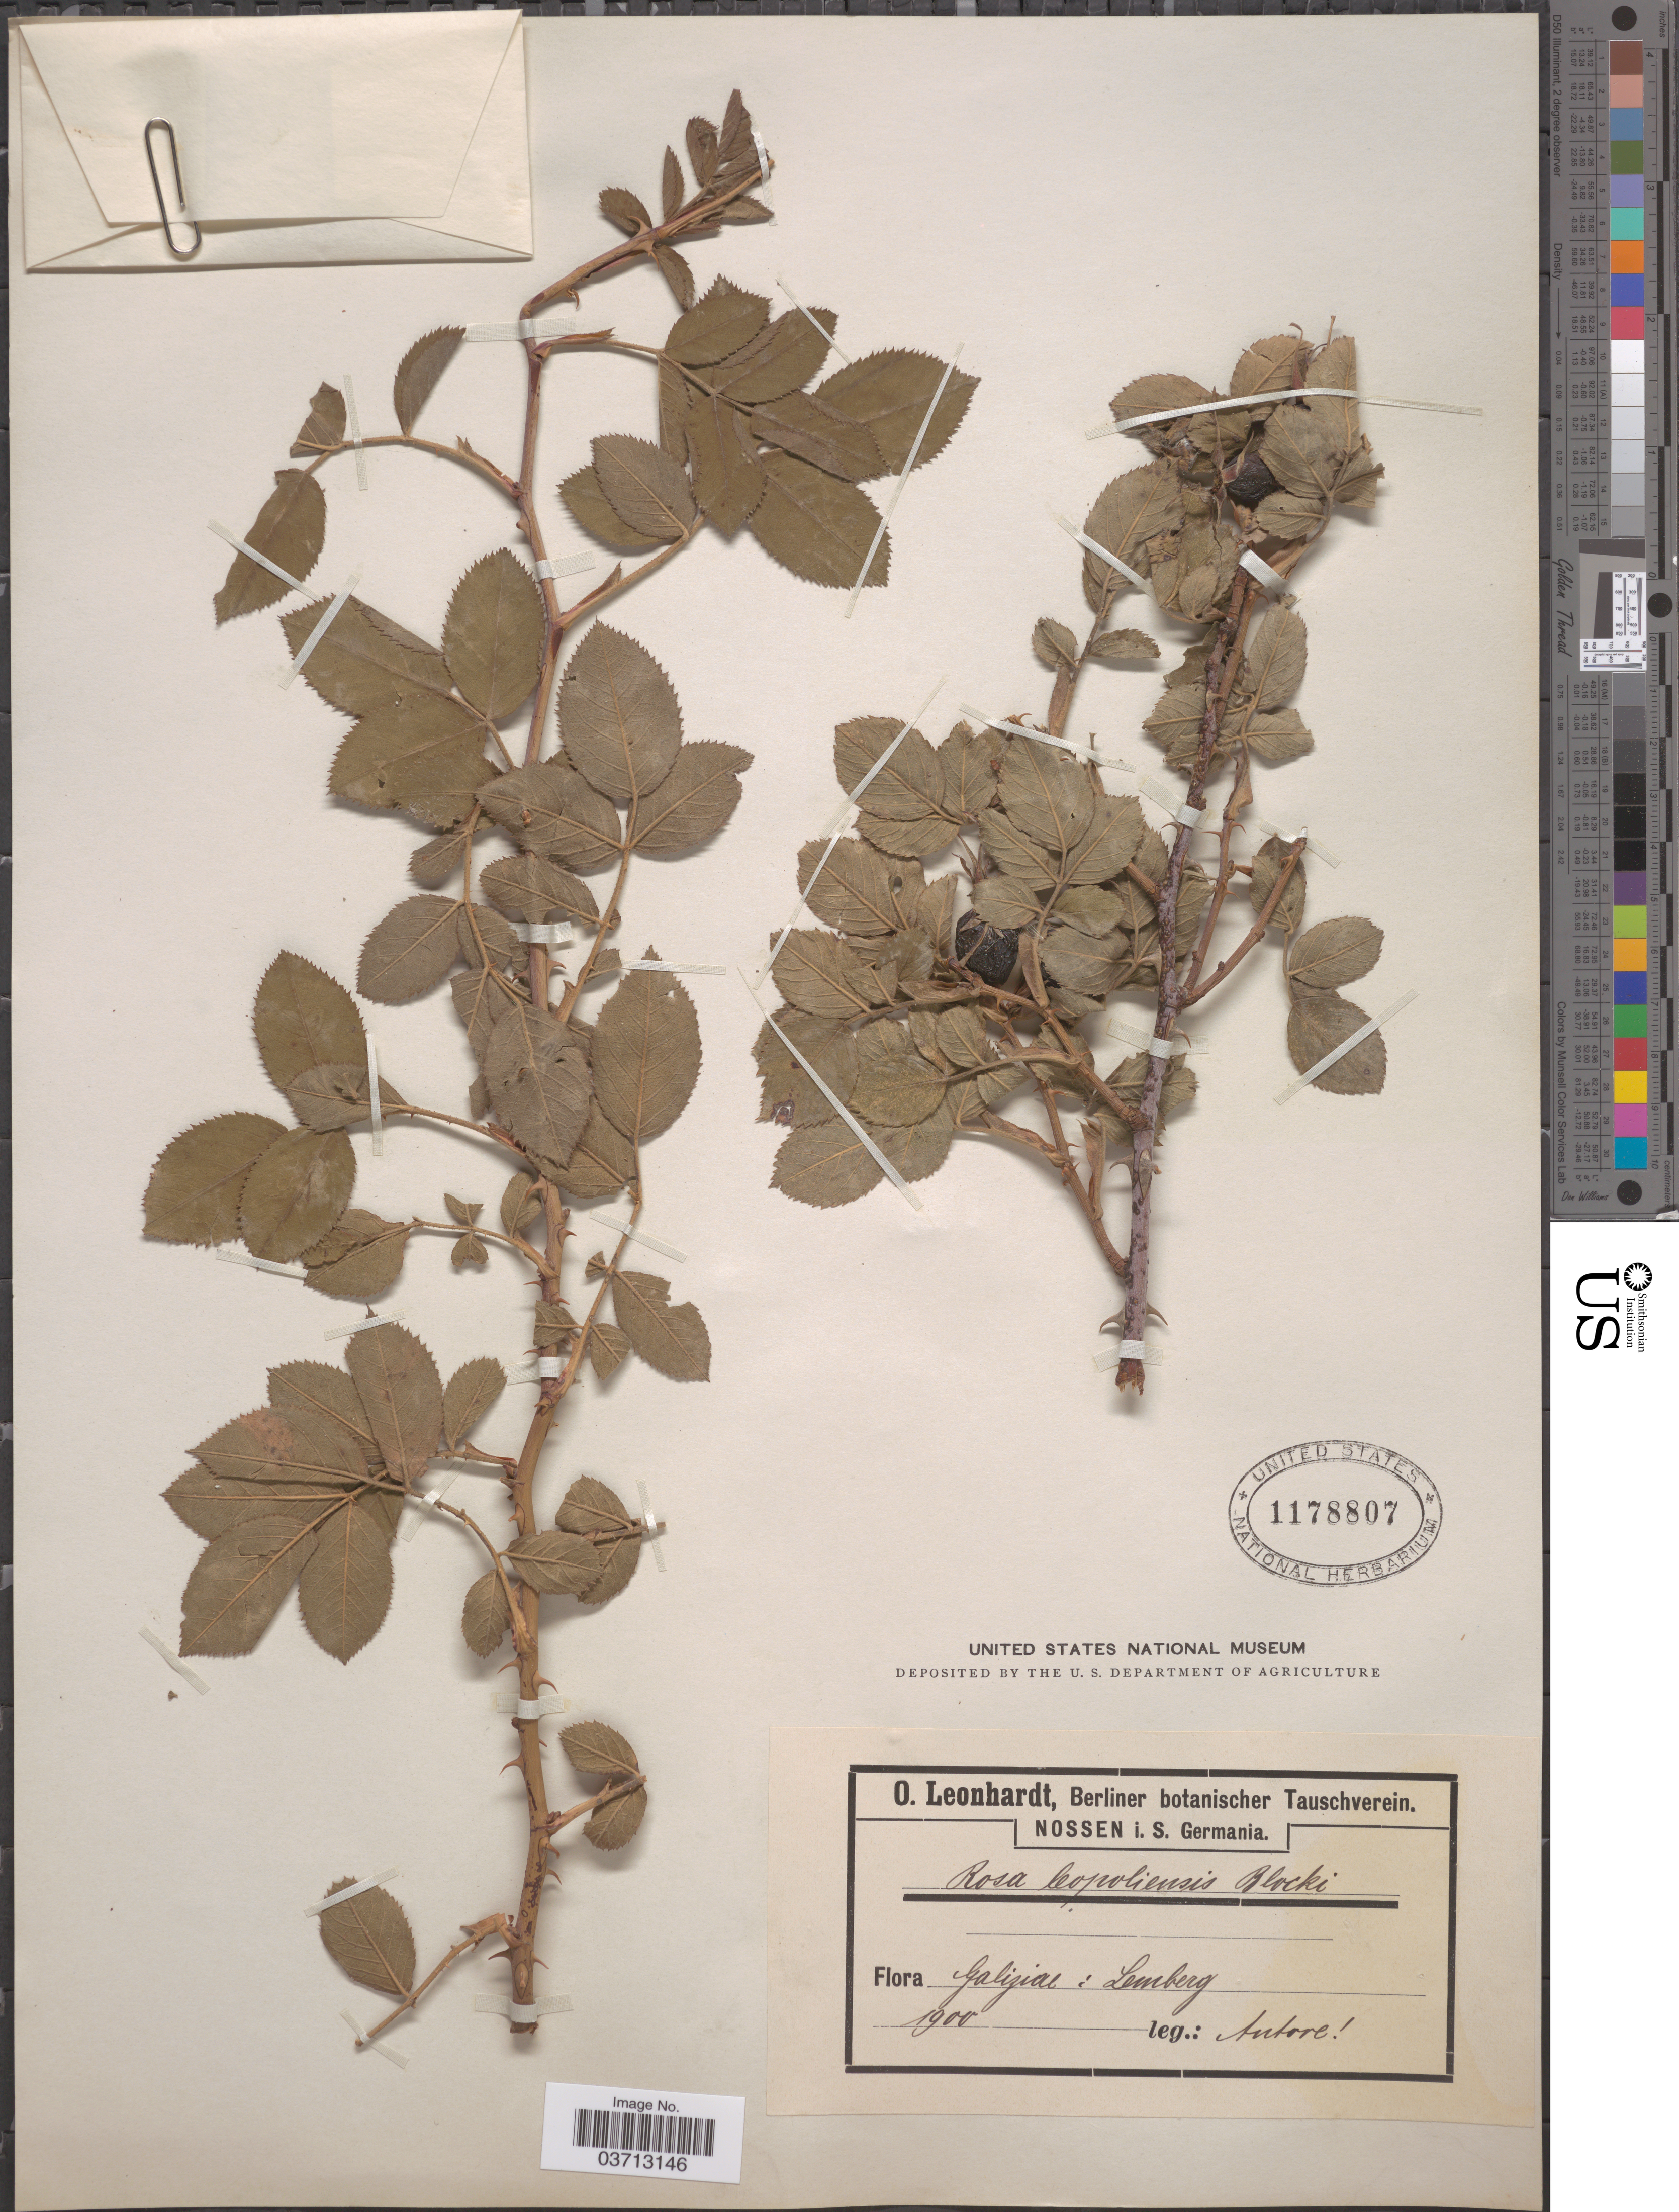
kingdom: Plantae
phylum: Tracheophyta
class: Magnoliopsida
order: Rosales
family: Rosaceae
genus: Rosa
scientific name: Rosa leopoliensis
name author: Blocki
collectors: Blocki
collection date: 1900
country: Ukraine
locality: Galiziae: Lemberg.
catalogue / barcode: US 1178807